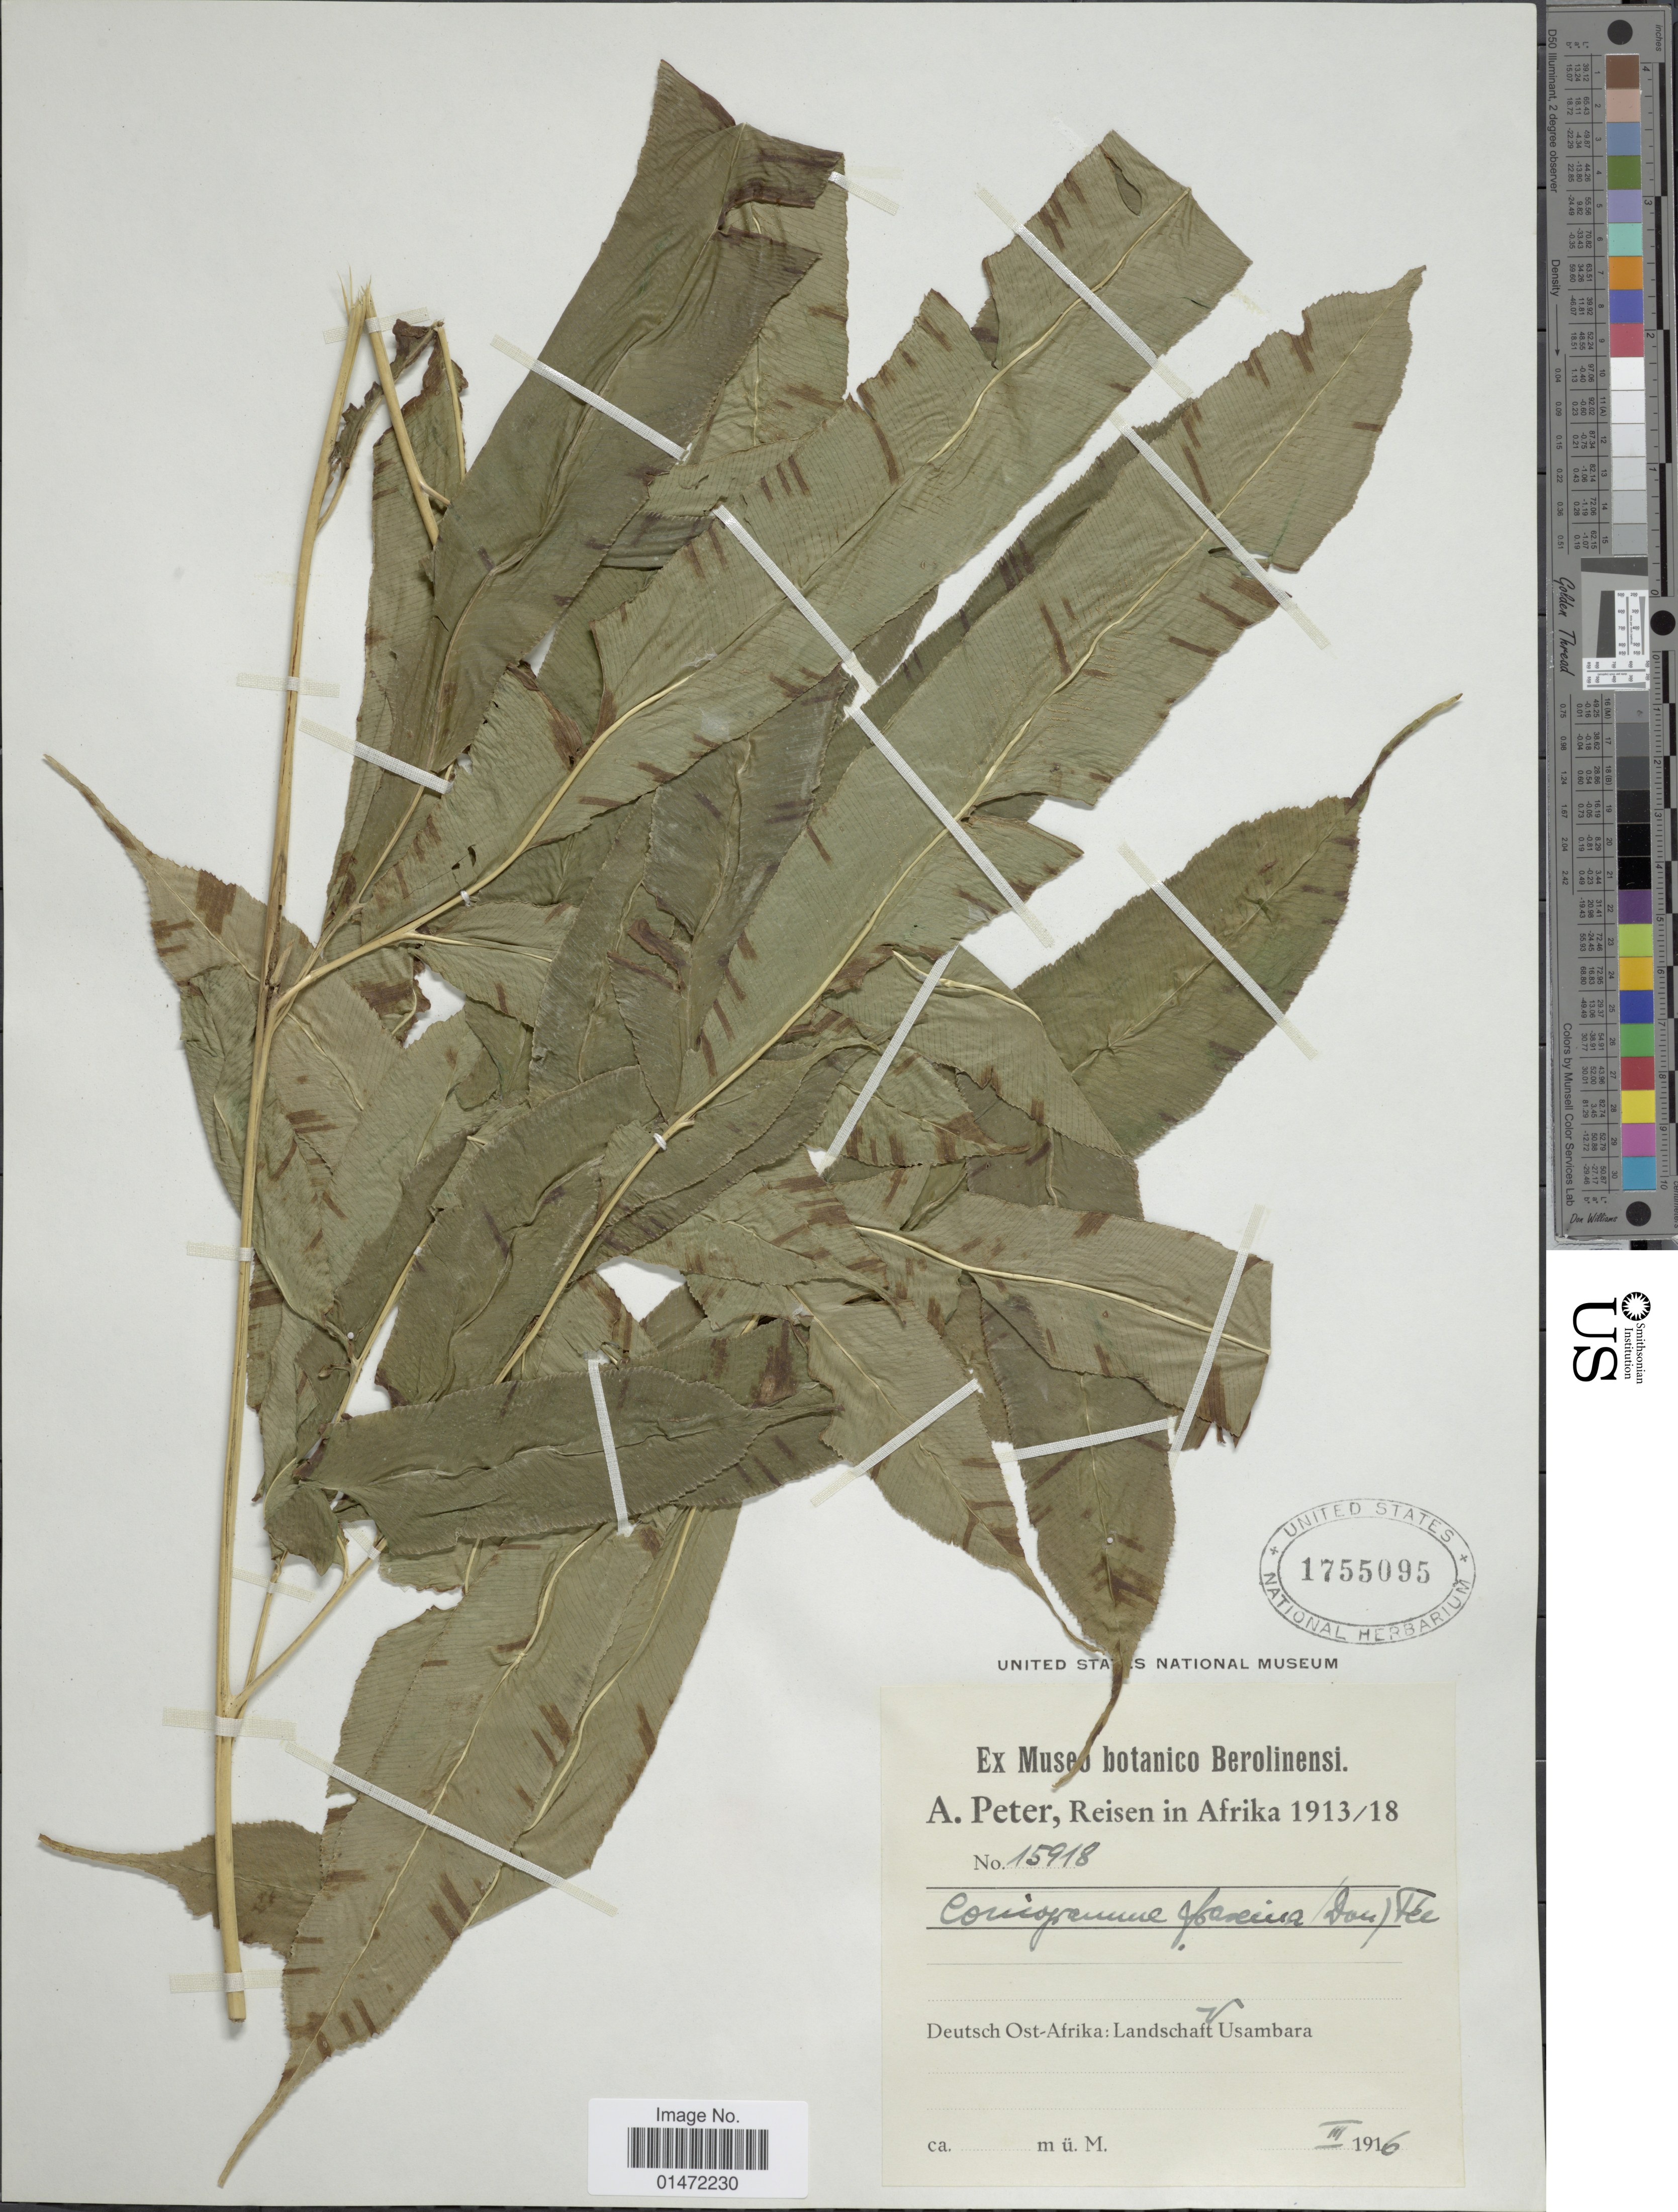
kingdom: Plantae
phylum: Tracheophyta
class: Polypodiopsida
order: Polypodiales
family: Pteridaceae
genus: Coniogramme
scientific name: Coniogramme africana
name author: Hieron.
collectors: A. Peter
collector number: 15918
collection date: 1916-03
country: Tanzania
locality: Deutsch Ost-Afrika: Landschaft Usambara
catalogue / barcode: US 1755095